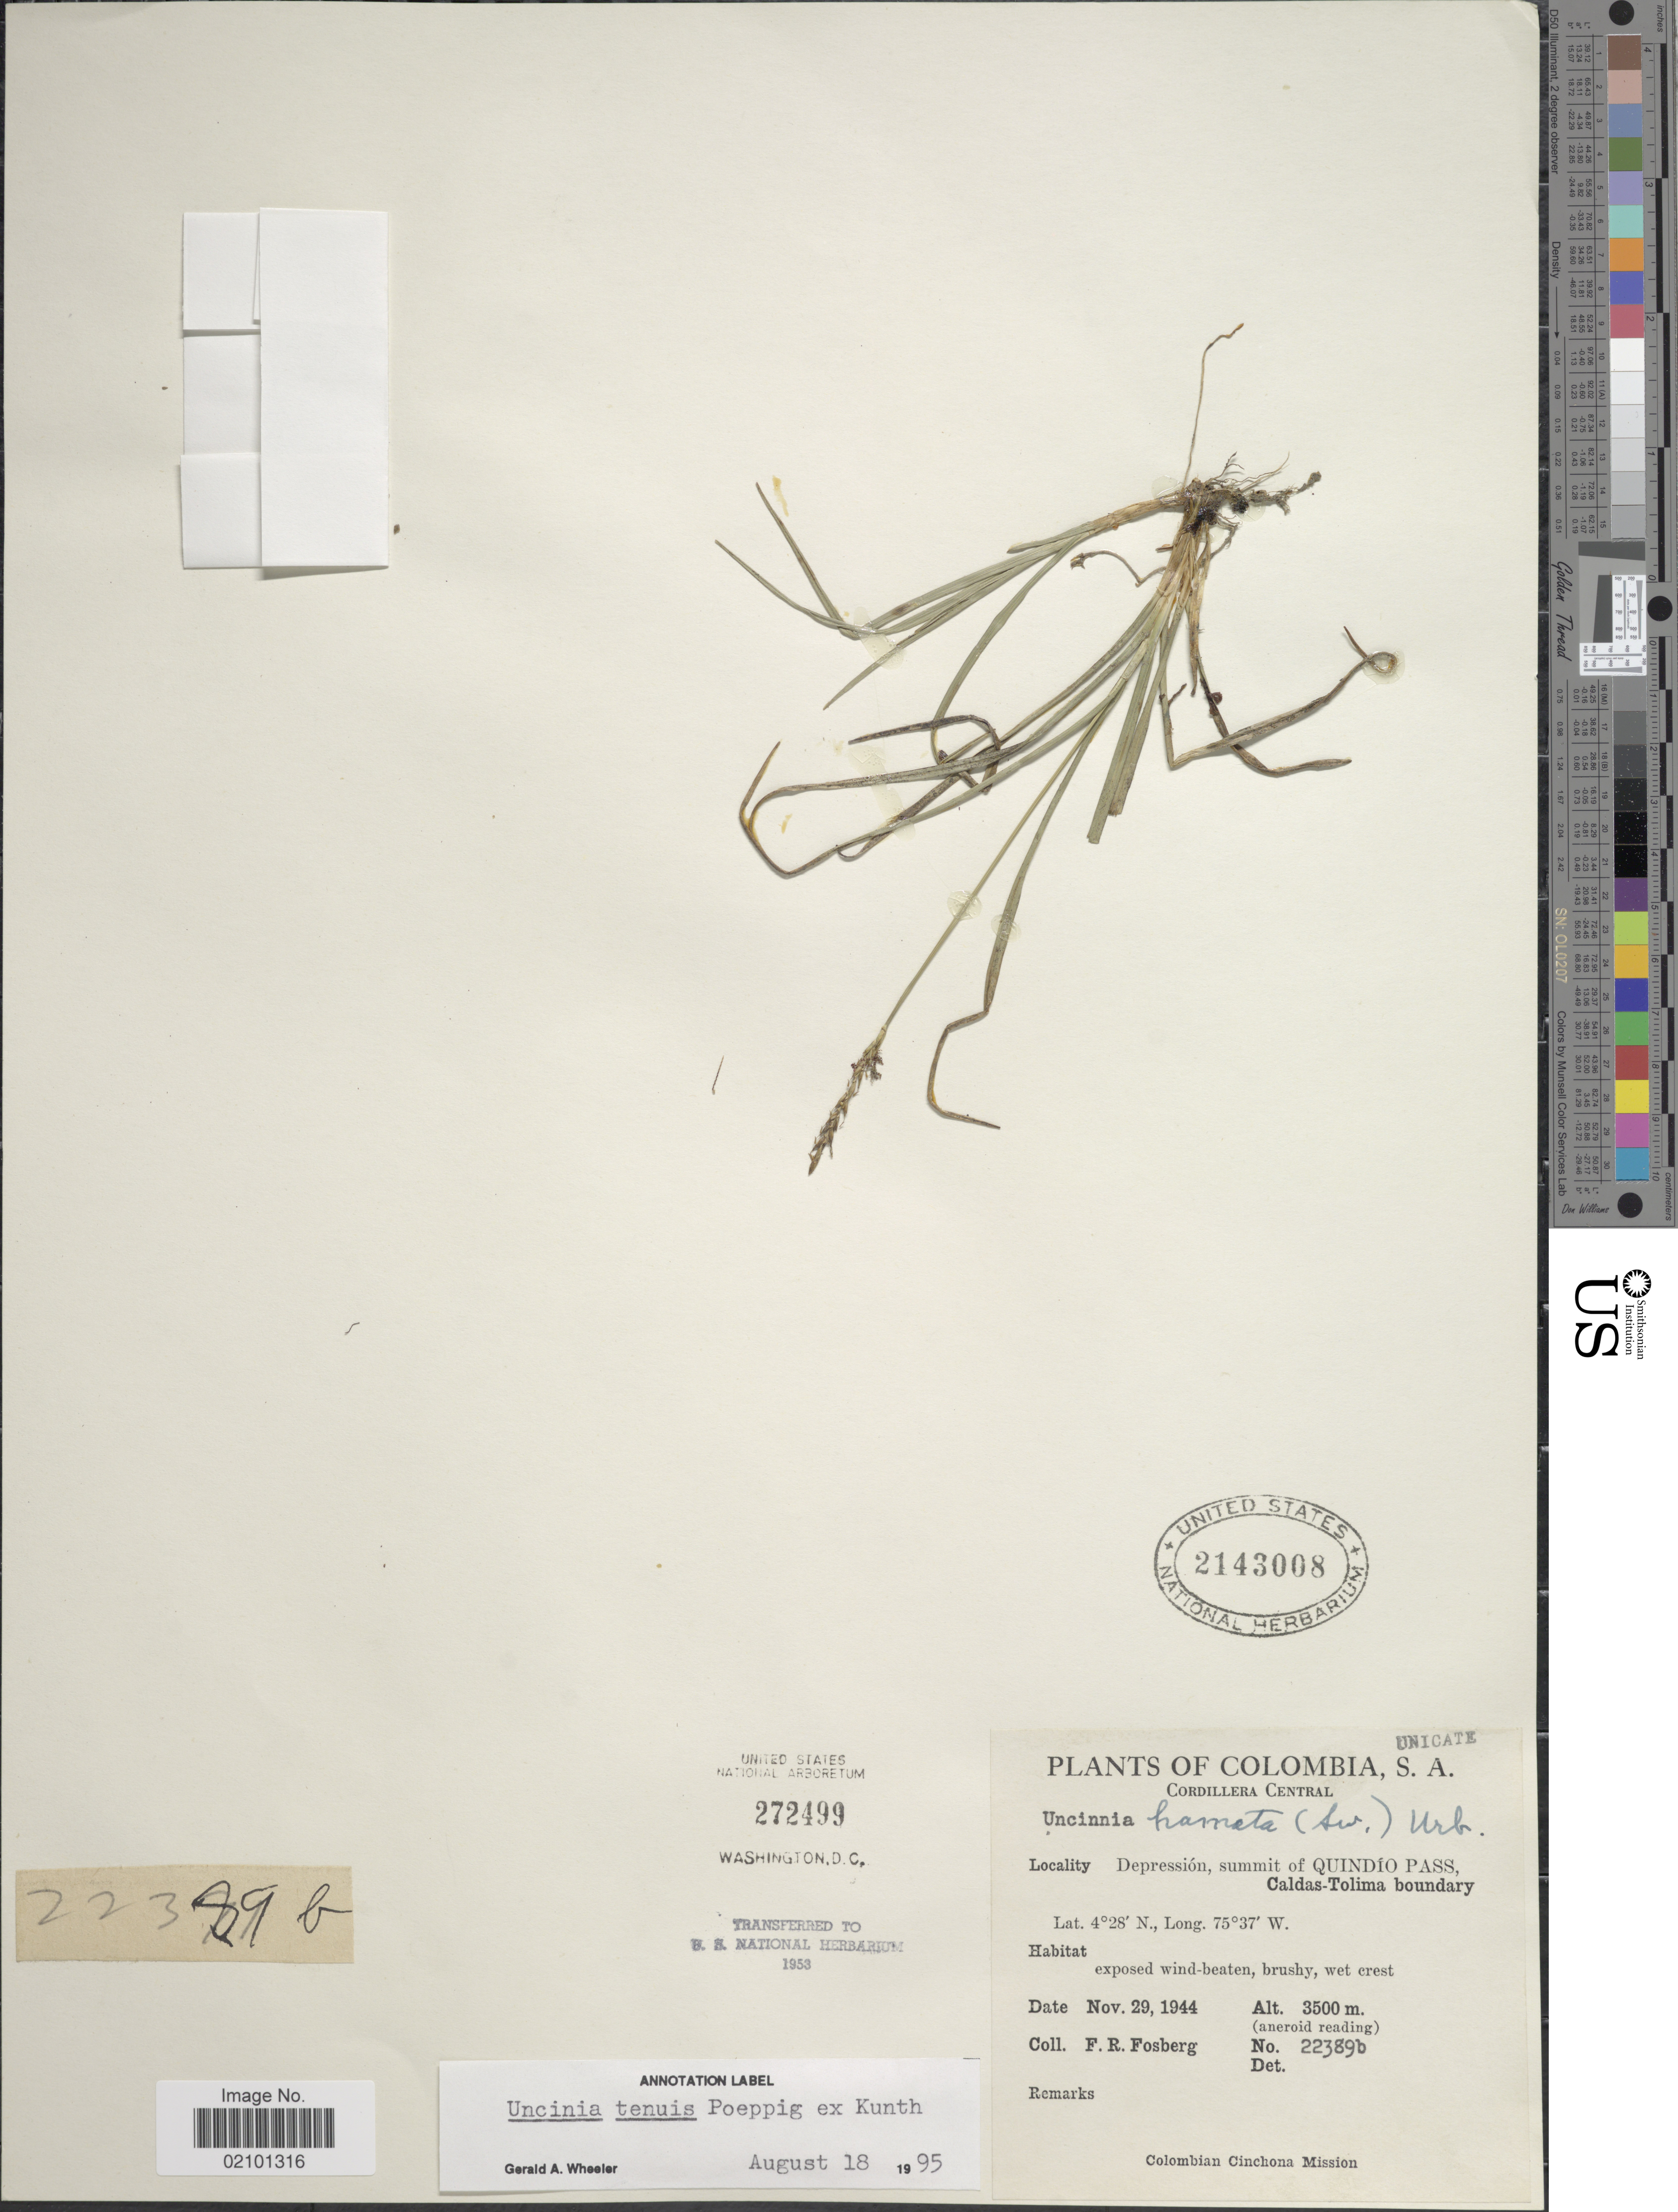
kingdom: Plantae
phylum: Tracheophyta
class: Liliopsida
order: Poales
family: Cyperaceae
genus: Carex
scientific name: Carex firmula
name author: (Kük.) J.R. Starr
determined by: Strong, Mark T., (BOT), Smithsonian Institution - National Museum of Natural History (UNITED STATES)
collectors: F. R. Fosberg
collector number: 22389b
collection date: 1944-11-29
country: Colombia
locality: Cordillera Central. Depression, summit of Quindio Pass, Caldas-Tolima boundary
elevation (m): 3500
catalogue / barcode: US 2143008